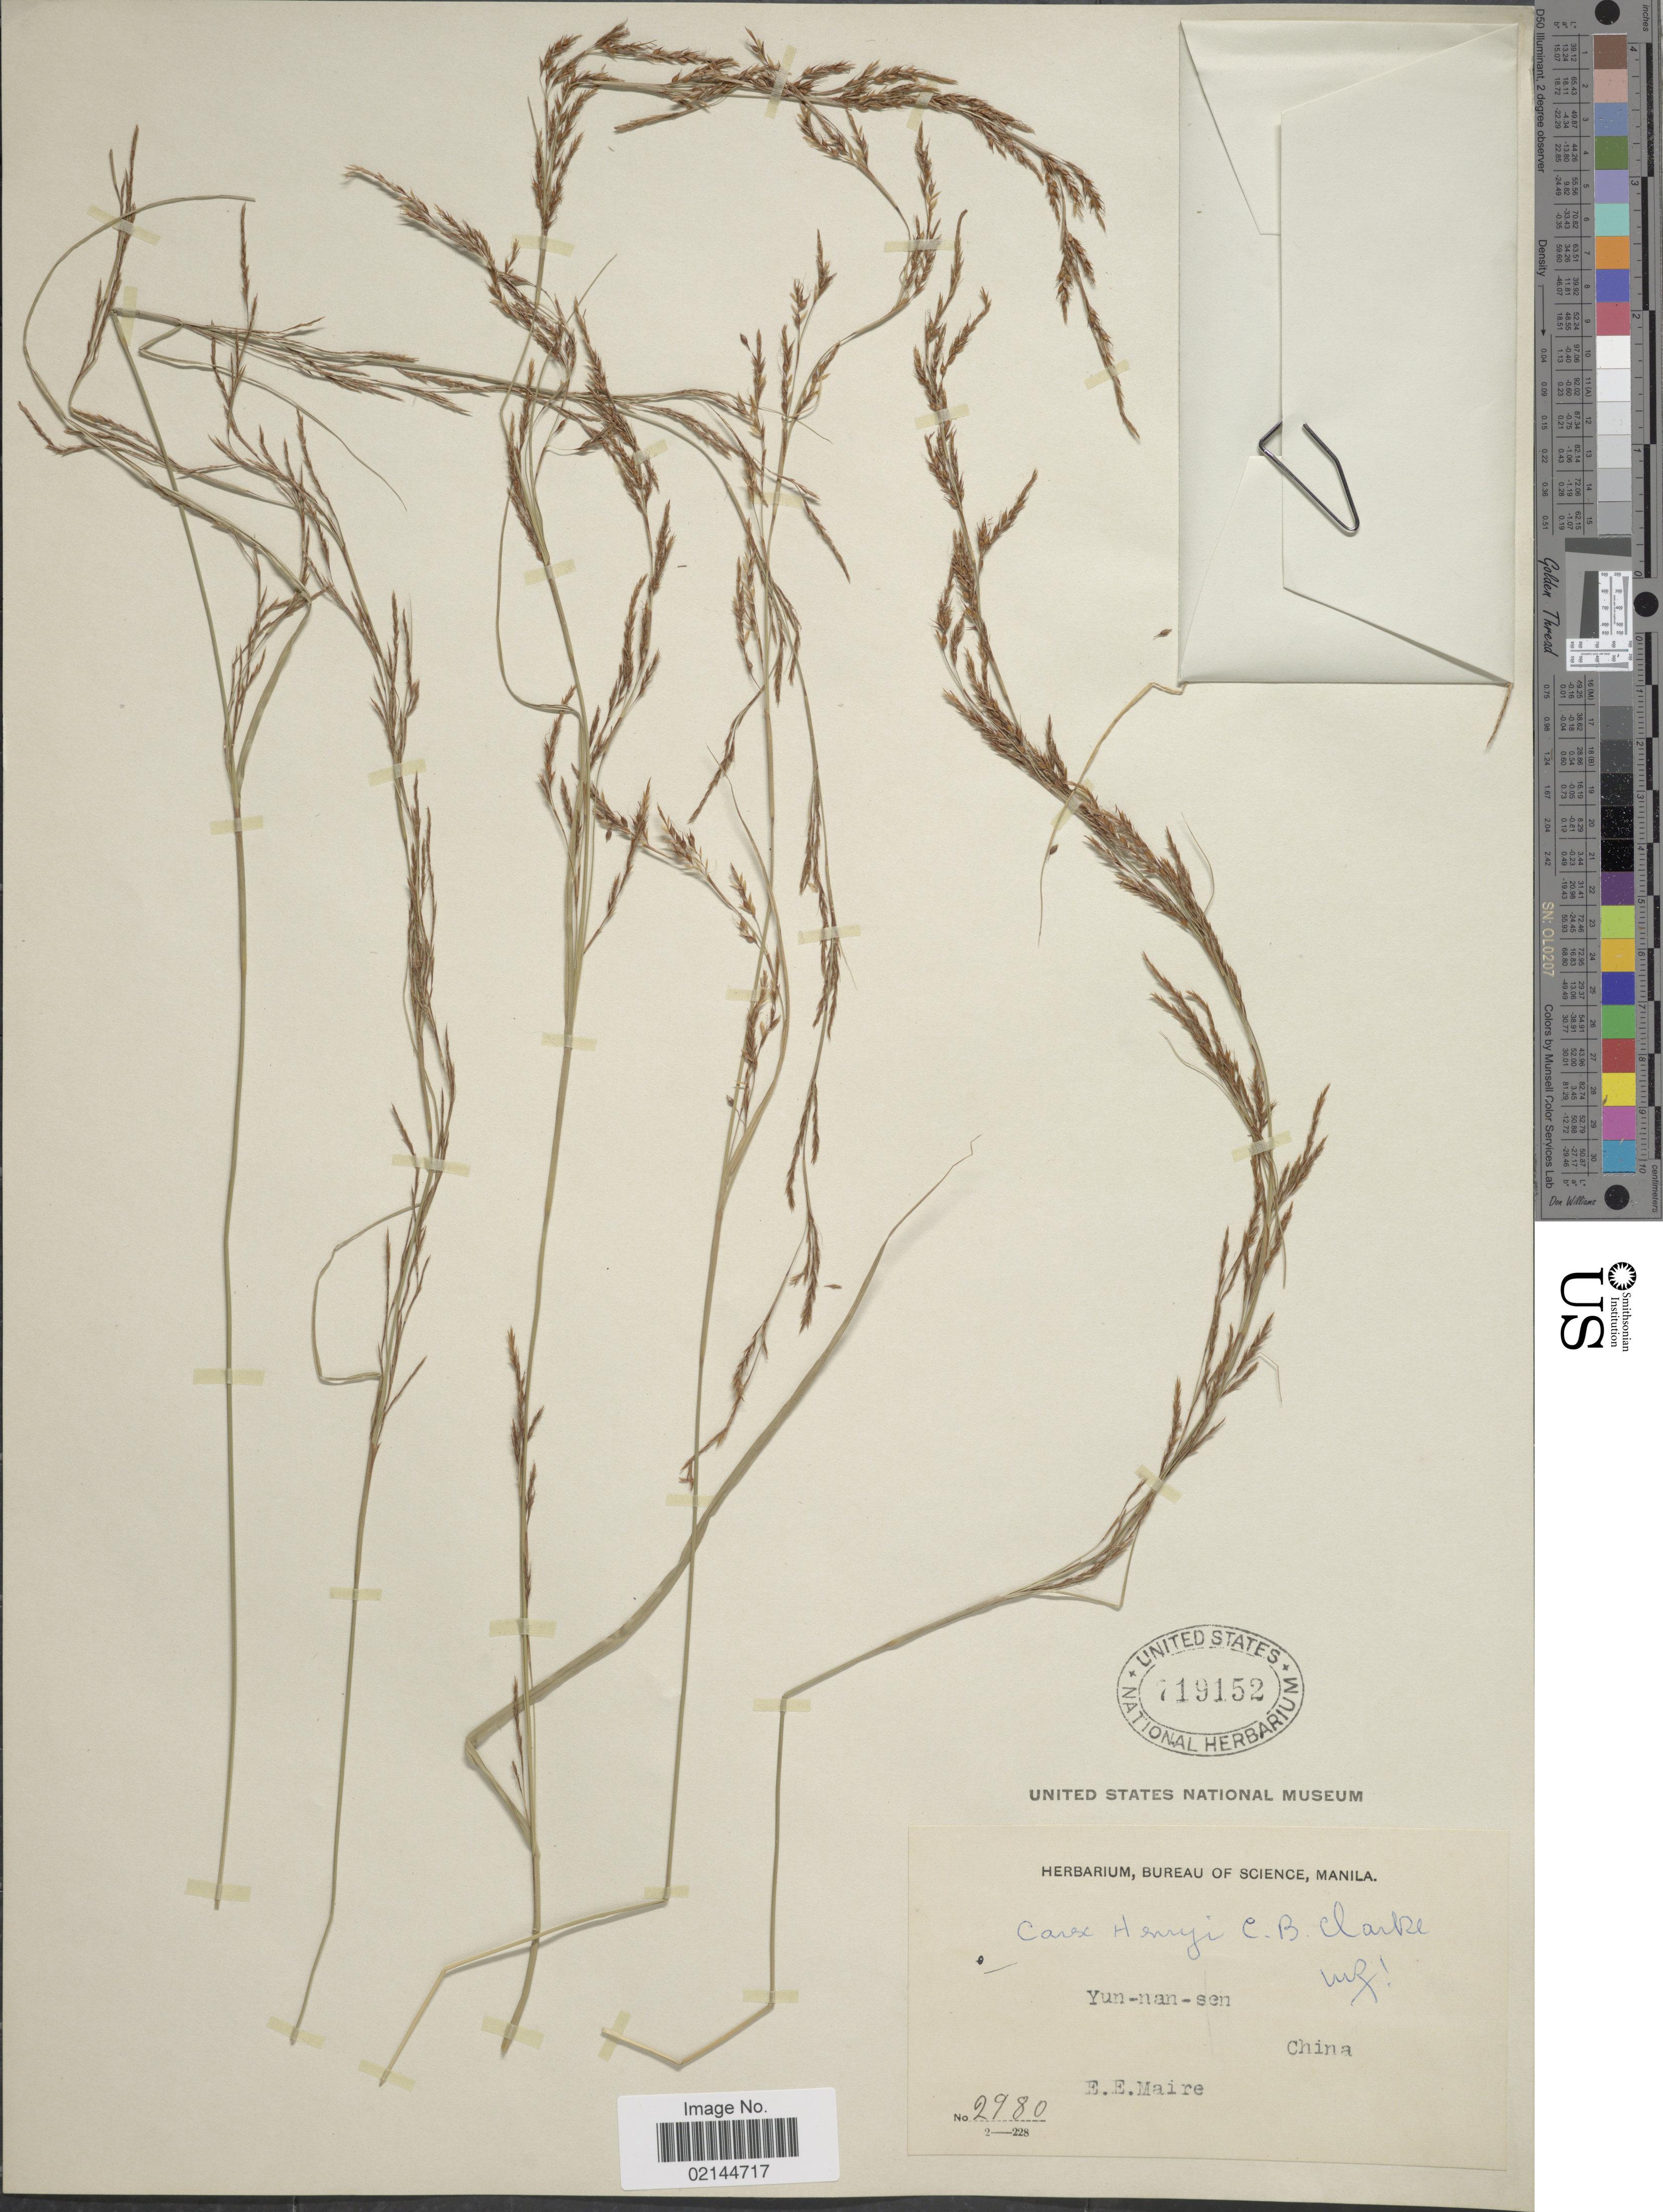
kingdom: Plantae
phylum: Tracheophyta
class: Liliopsida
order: Poales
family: Cyperaceae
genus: Carex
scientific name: Carex henryi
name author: (C.B. Clarke) T. Koyama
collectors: E. E. Maire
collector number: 2980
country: China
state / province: Yunnan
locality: Yun- nan- sen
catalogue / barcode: US 719152